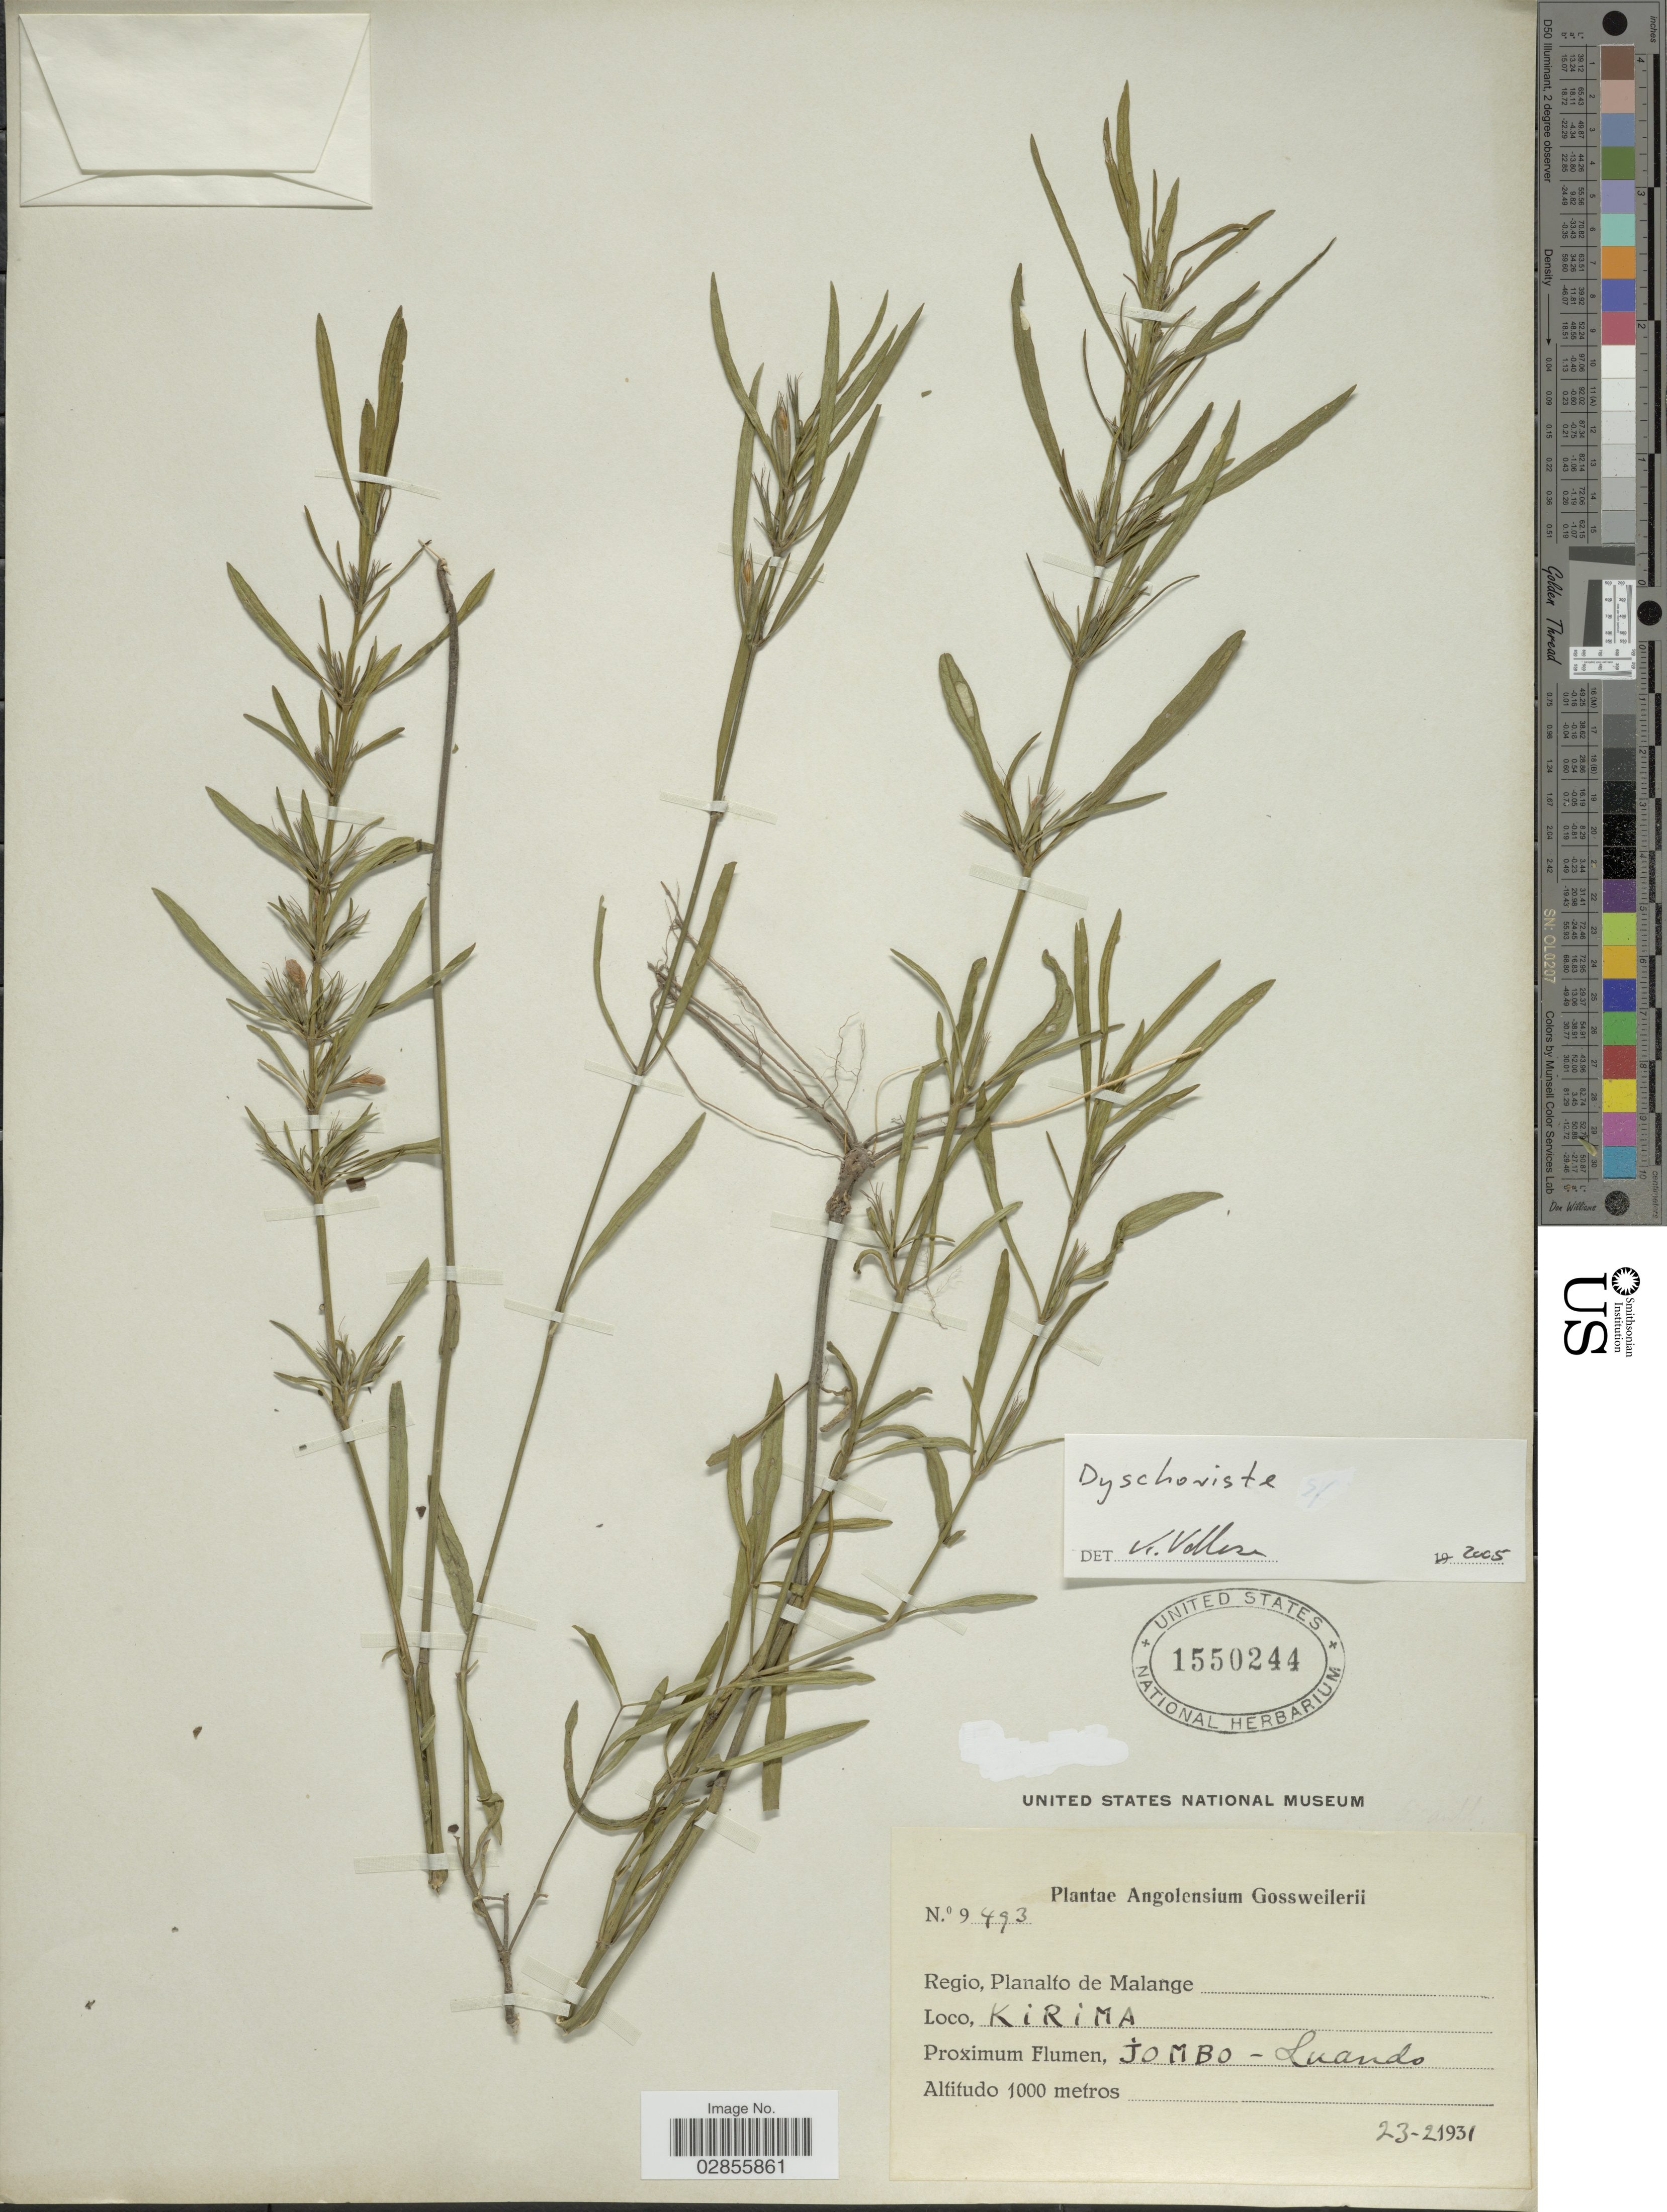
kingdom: Plantae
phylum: Tracheophyta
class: Magnoliopsida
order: Lamiales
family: Acanthaceae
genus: Dyschoriste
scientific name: Dyschoriste sp.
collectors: -. Gossweiler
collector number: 9493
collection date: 1931-02-23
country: Angola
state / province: Malange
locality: Regio, Planalto de Malange. Kirima. Proximum Flumen, Jombo - Luando.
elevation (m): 1000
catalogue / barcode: US 1550244